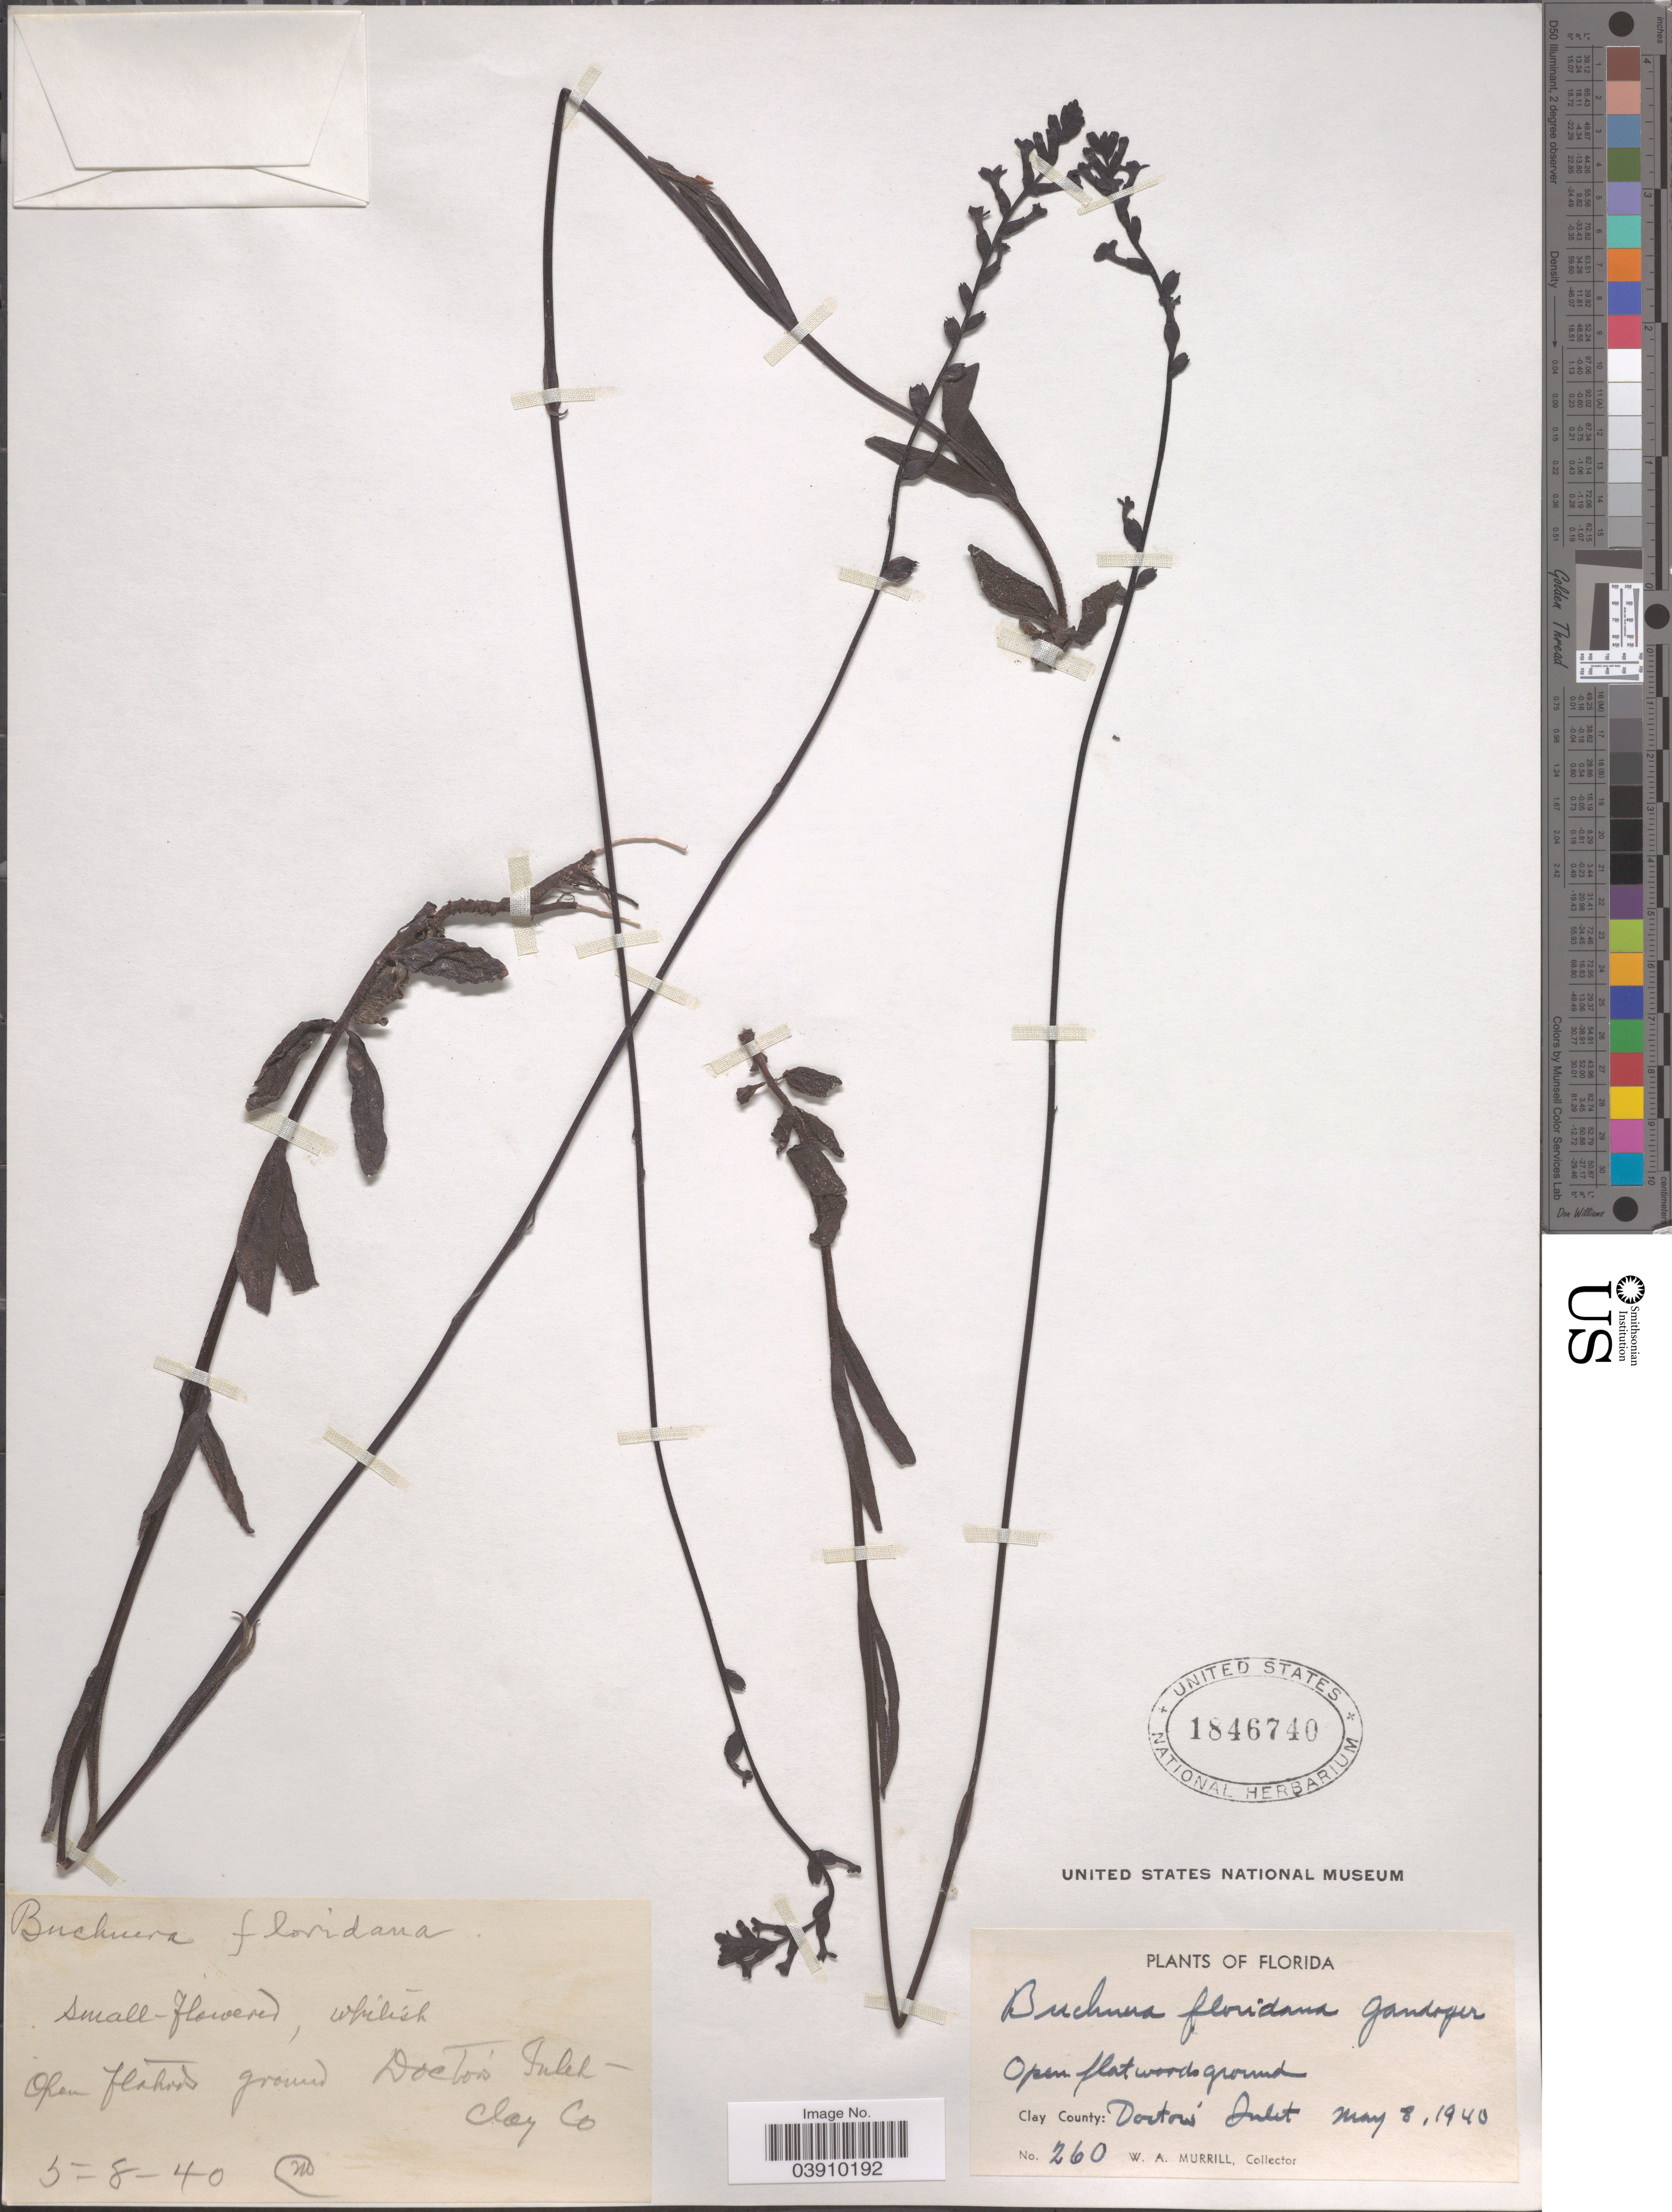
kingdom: Plantae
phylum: Tracheophyta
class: Magnoliopsida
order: Lamiales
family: Orobanchaceae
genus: Buchnera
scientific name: Buchnera floridana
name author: Gand.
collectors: W. A. Murrill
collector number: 260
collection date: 1940-05-08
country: United States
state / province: Florida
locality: Clay County: Doctor's Inlet.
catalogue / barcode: US 1846740